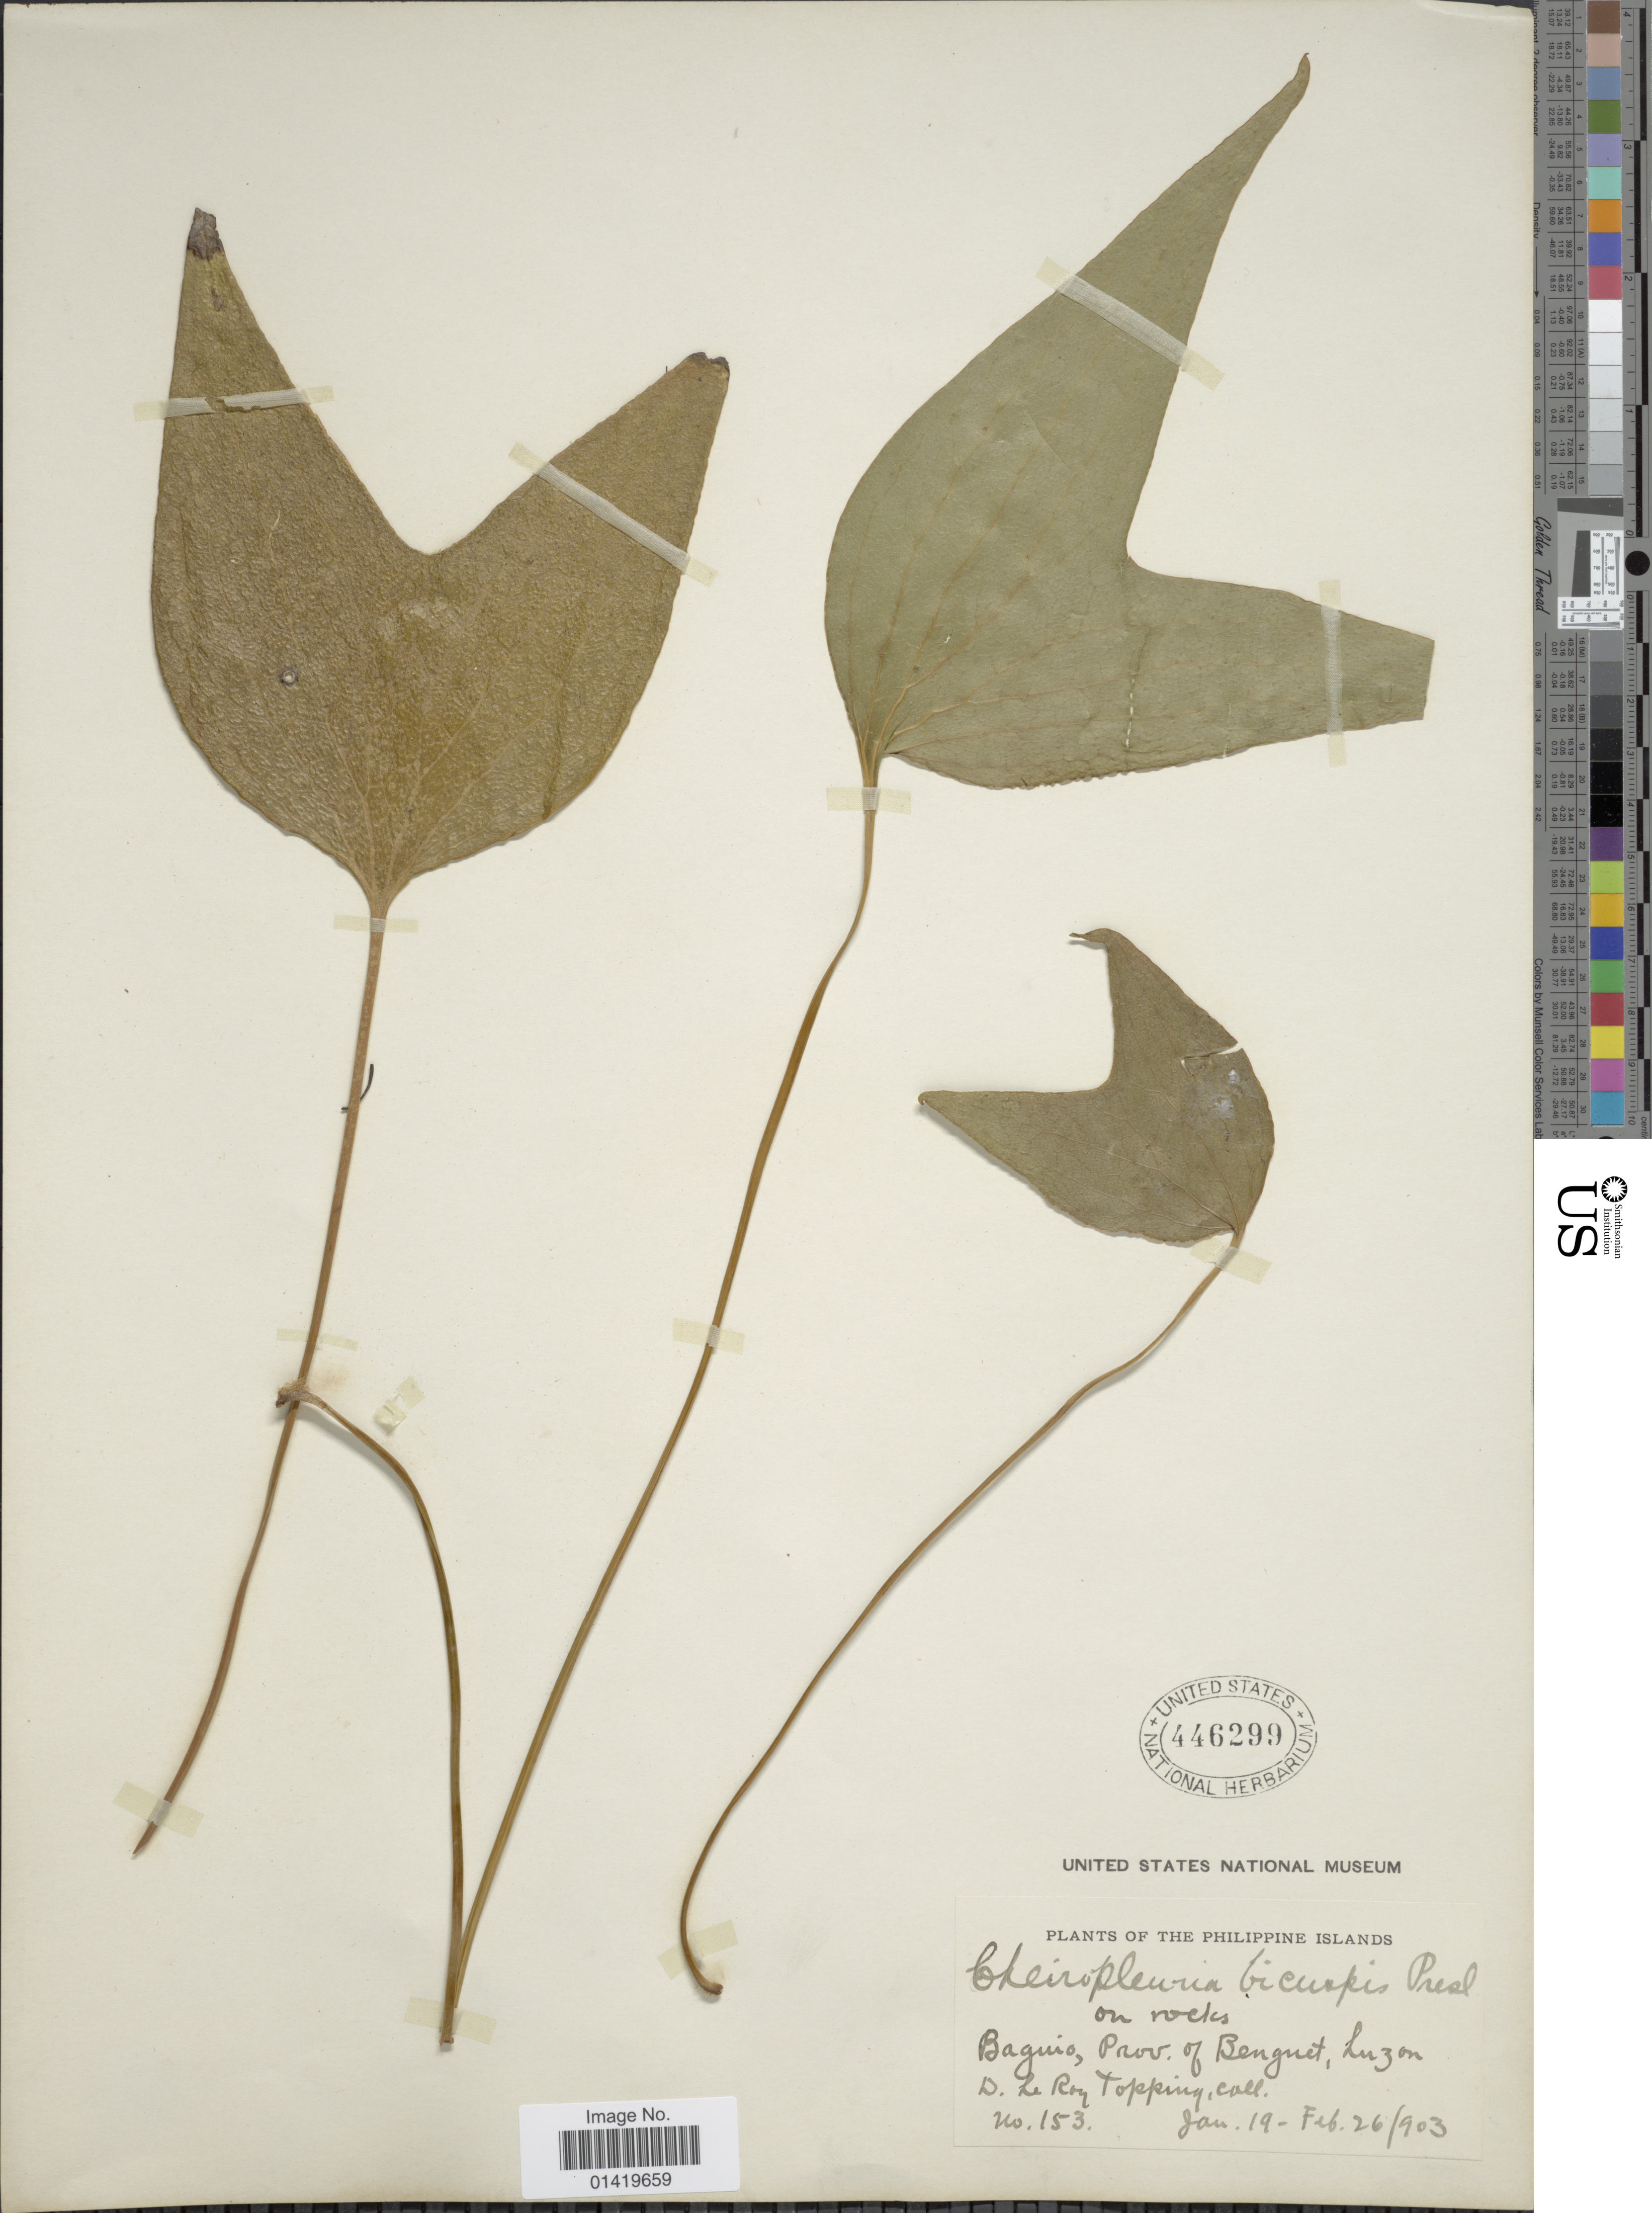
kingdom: Plantae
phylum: Tracheophyta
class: Polypodiopsida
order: Gleicheniales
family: Dipteridaceae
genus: Cheiropleuria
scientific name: Cheiropleuria bicuspis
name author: (Blume) C. Presl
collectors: D. L. Topping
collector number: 153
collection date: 1903-01-19/1903-02-26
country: Philippines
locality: Baguio, Prov. of Benguet, Luzon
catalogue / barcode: US 446299